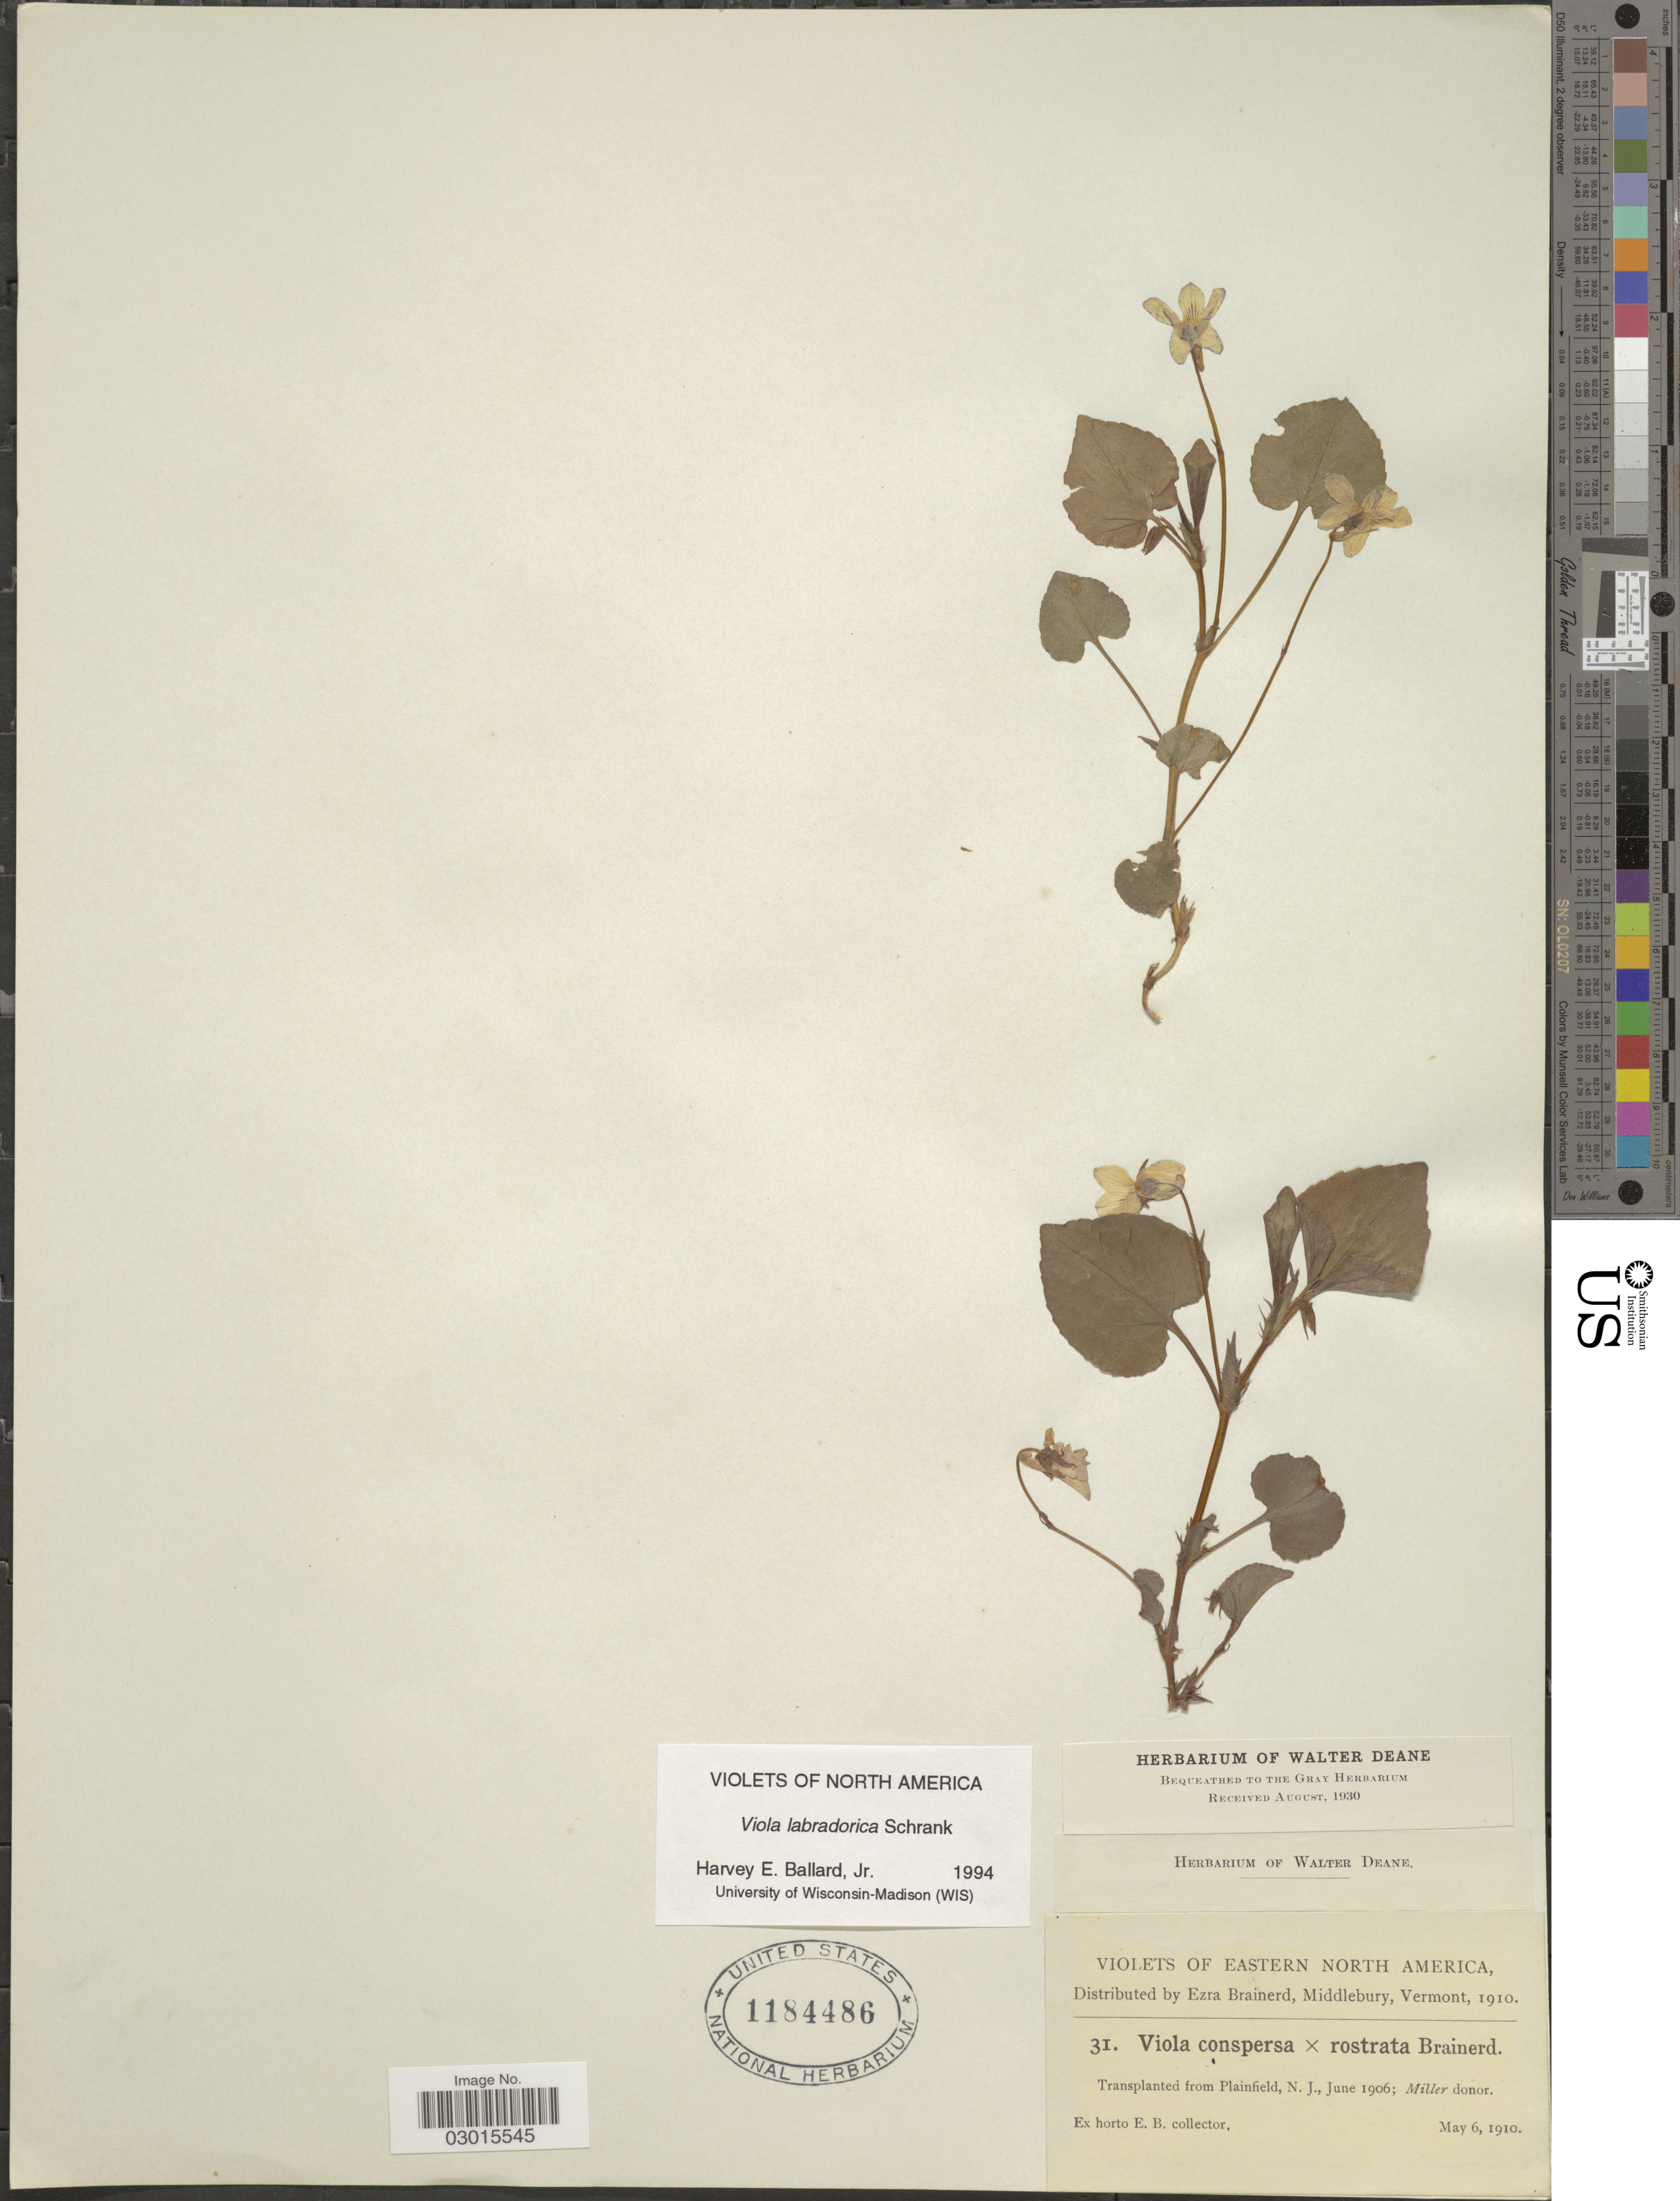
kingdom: Plantae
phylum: Tracheophyta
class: Magnoliopsida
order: Malpighiales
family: Violaceae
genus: Viola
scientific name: Viola labradorica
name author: Schrank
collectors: ex herb. Ezra Brainerd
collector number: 31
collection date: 1910-05-06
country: United States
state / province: New Jersey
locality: Eastern North America. Transplanted from Plainfield, N.J.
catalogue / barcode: US 1184486